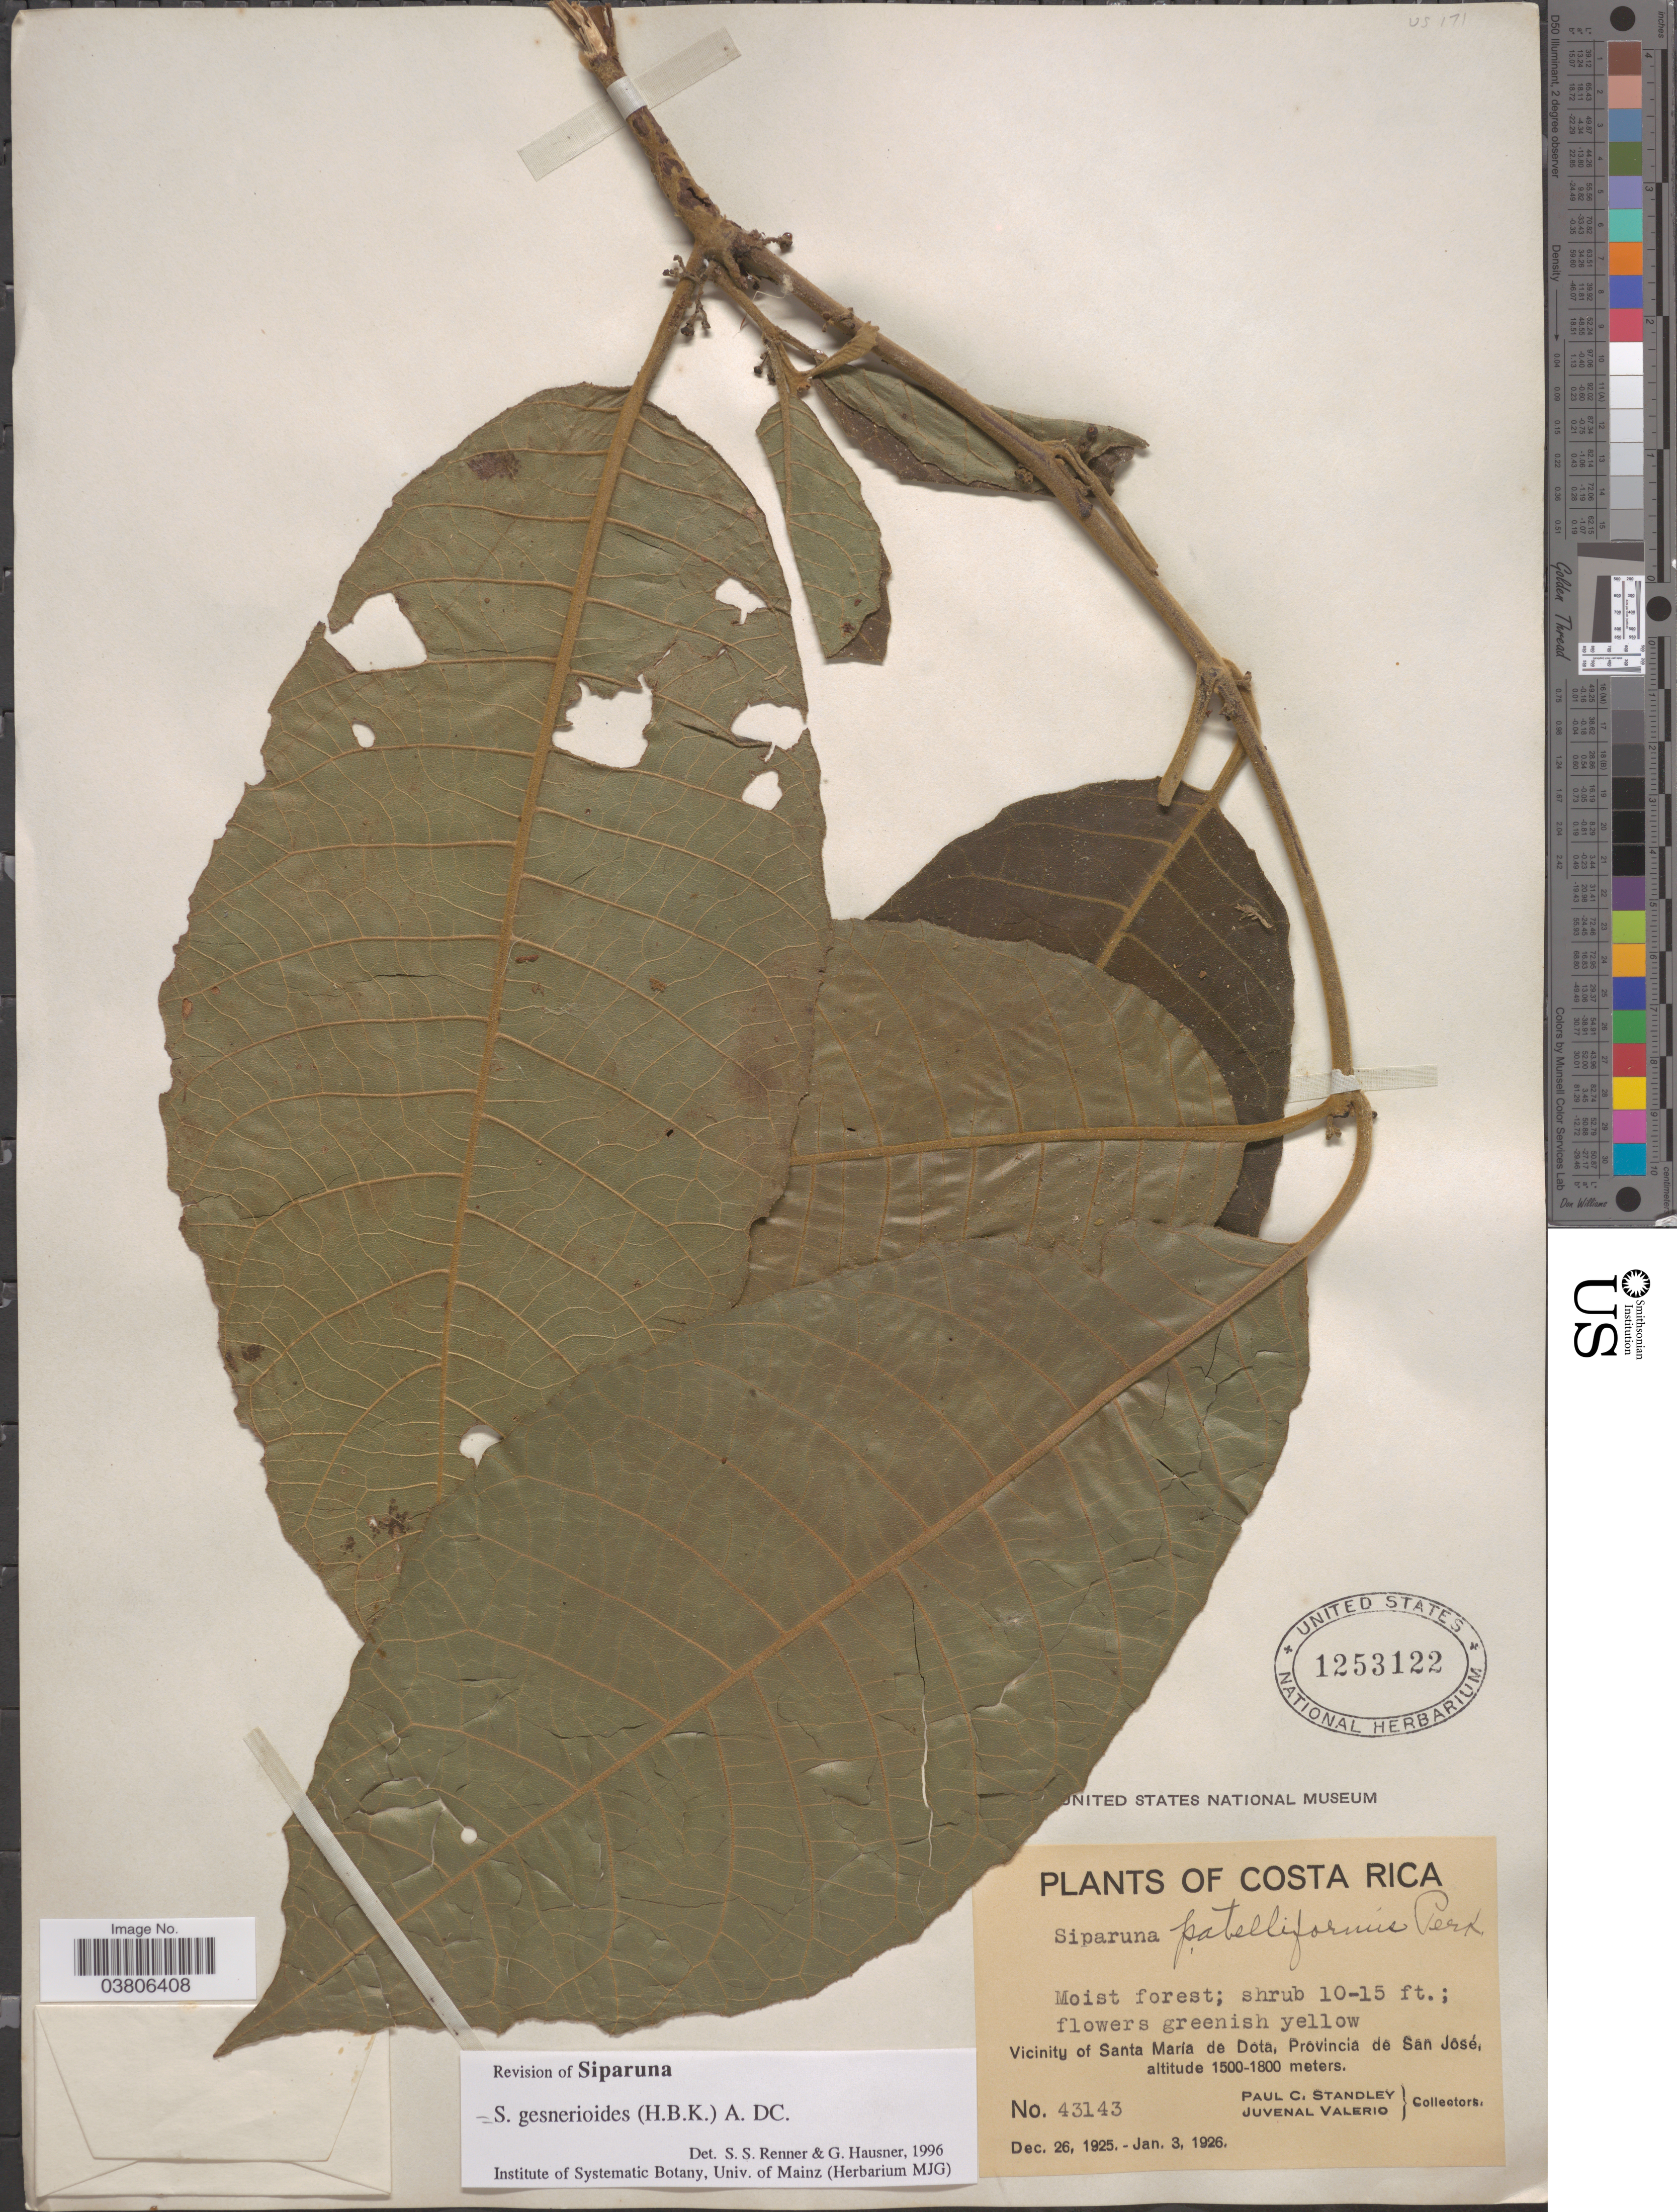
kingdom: Plantae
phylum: Tracheophyta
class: Magnoliopsida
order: Laurales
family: Siparunaceae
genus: Siparuna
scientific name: Siparuna gesnerioides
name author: (Kunth) A. DC.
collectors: P. C. Standley & J. Valerio R.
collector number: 43143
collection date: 1925-12-26/1926-01-03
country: Costa Rica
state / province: San José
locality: Vicinity of Santa María de Dota.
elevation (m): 1500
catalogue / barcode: US 1253122